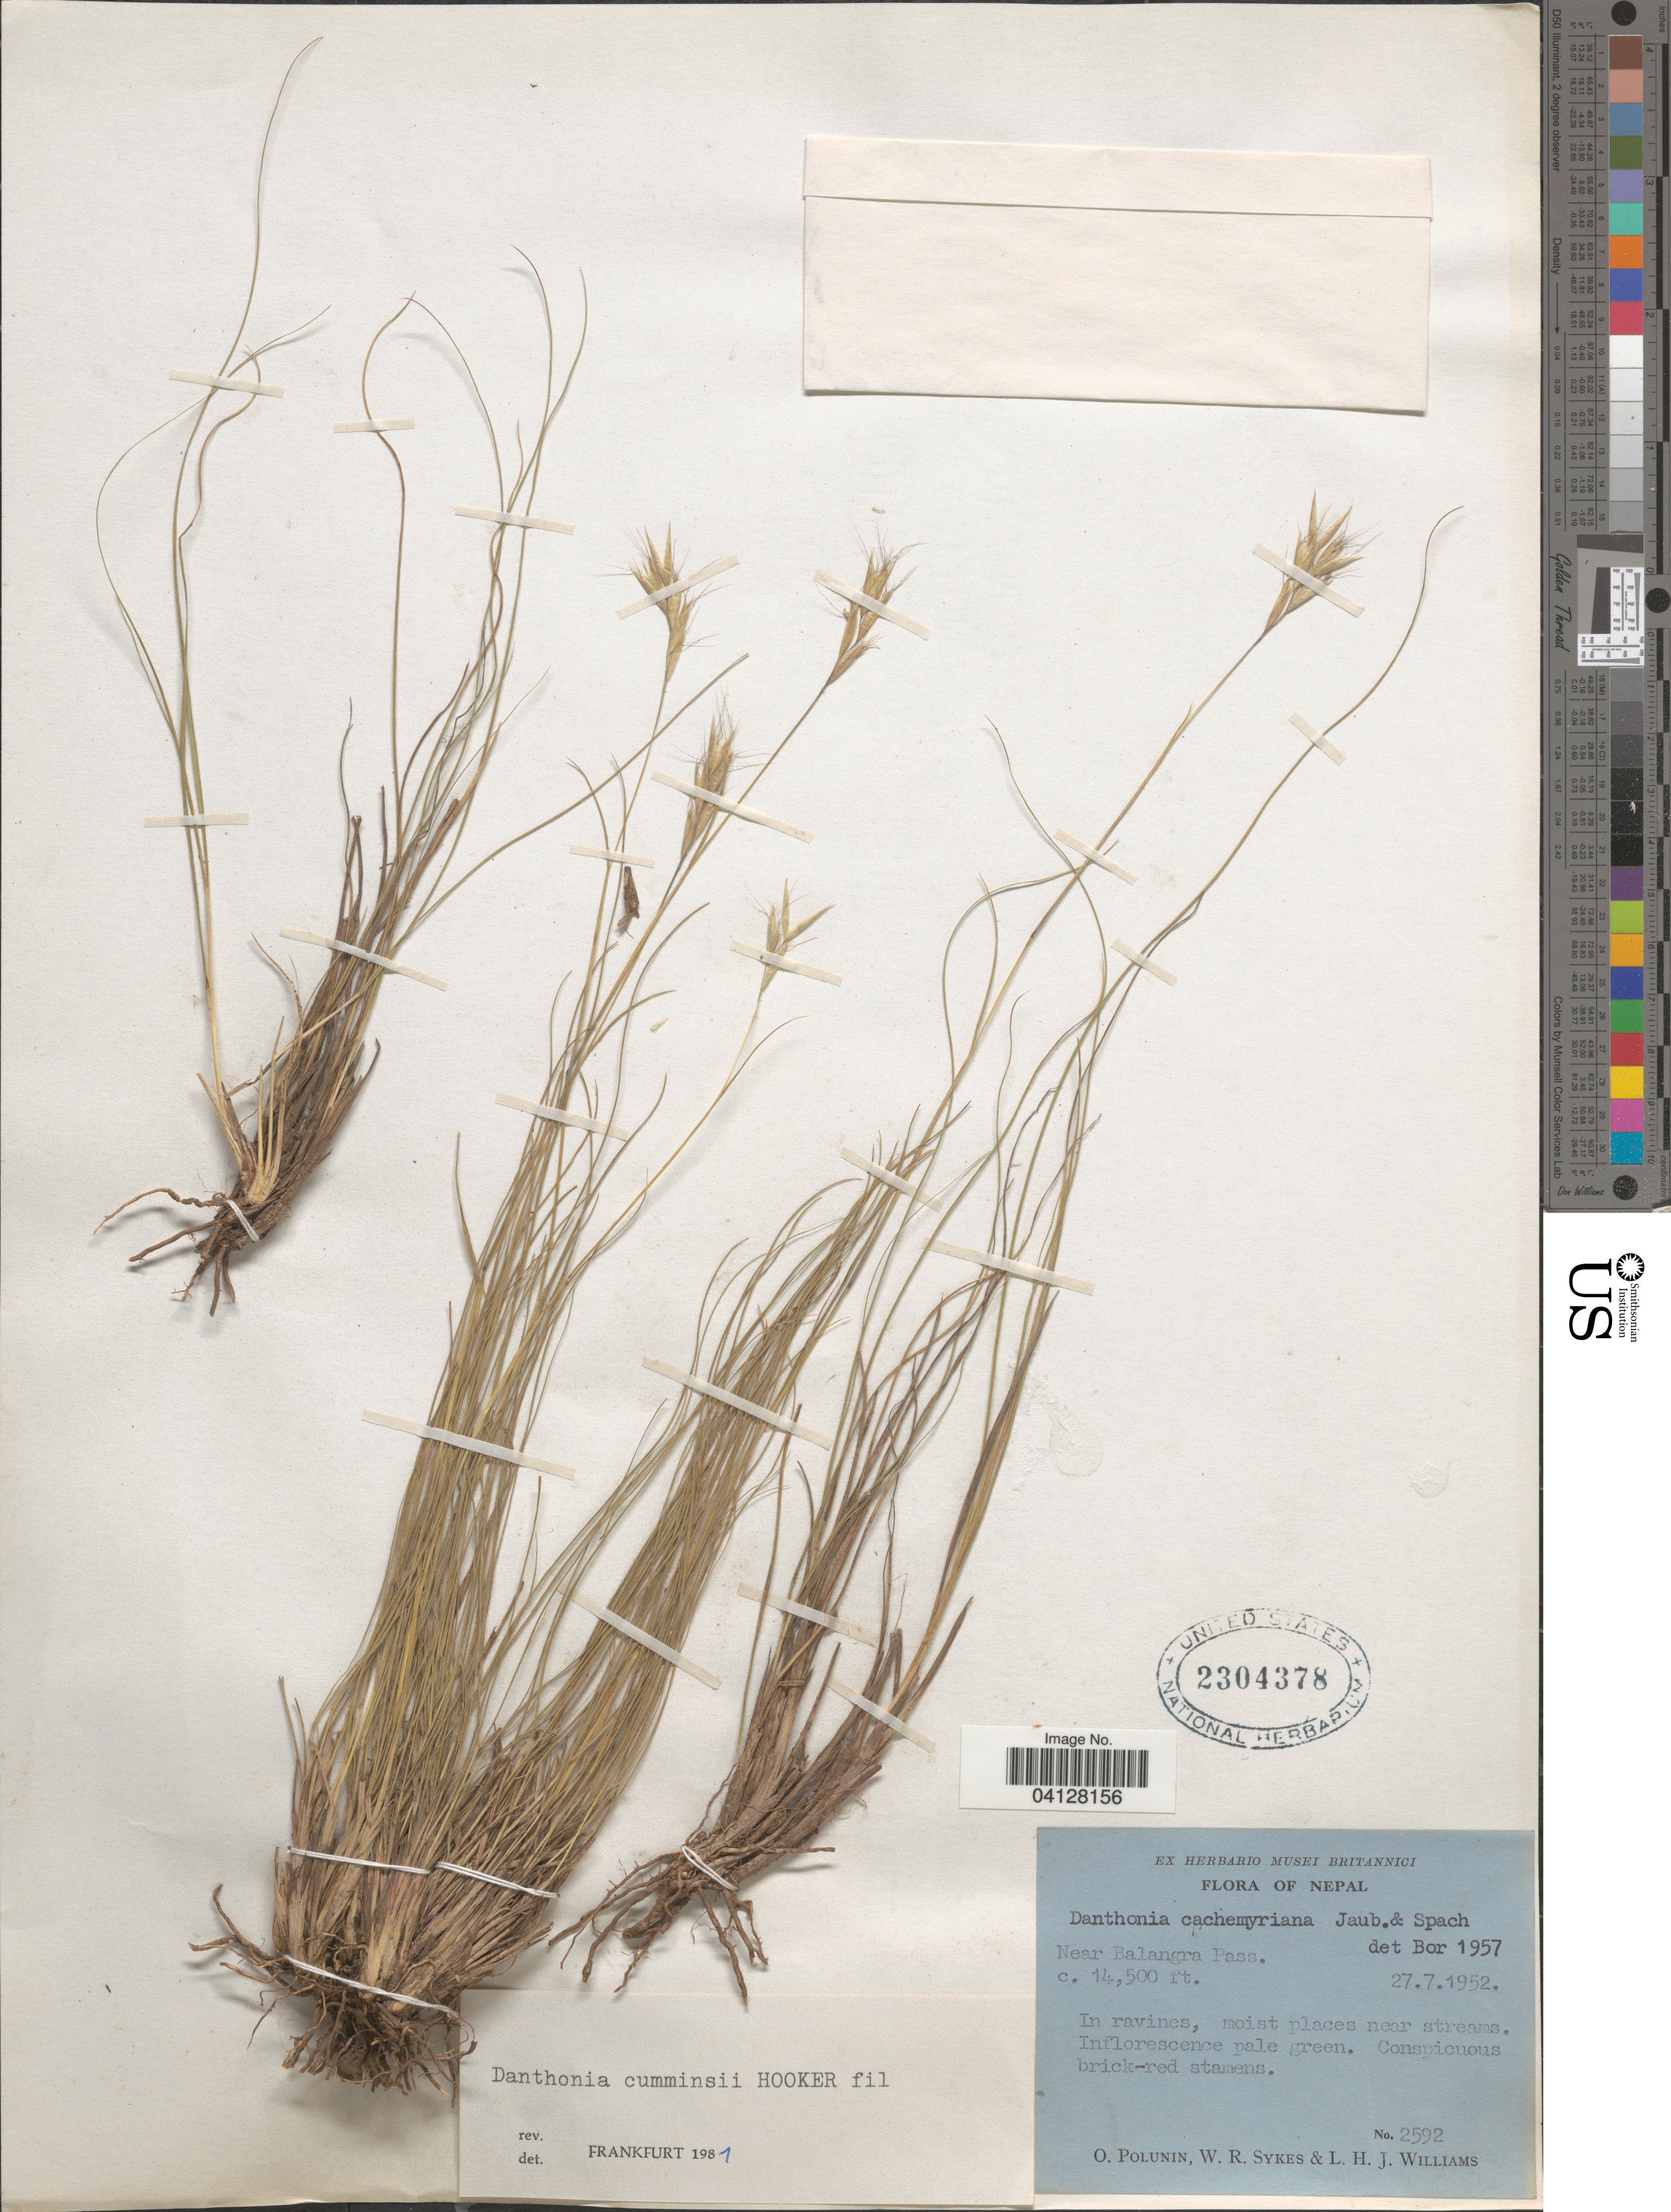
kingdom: Plantae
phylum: Tracheophyta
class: Liliopsida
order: Poales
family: Poaceae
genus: Danthonia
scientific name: Danthonia cumminsii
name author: Hook. f.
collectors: O. V. Polunin, W. R. Sykes & L. H. J. Williams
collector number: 2592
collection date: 1952-07-27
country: Nepal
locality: Near Balangra Pass.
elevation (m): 4420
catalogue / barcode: US 2304378